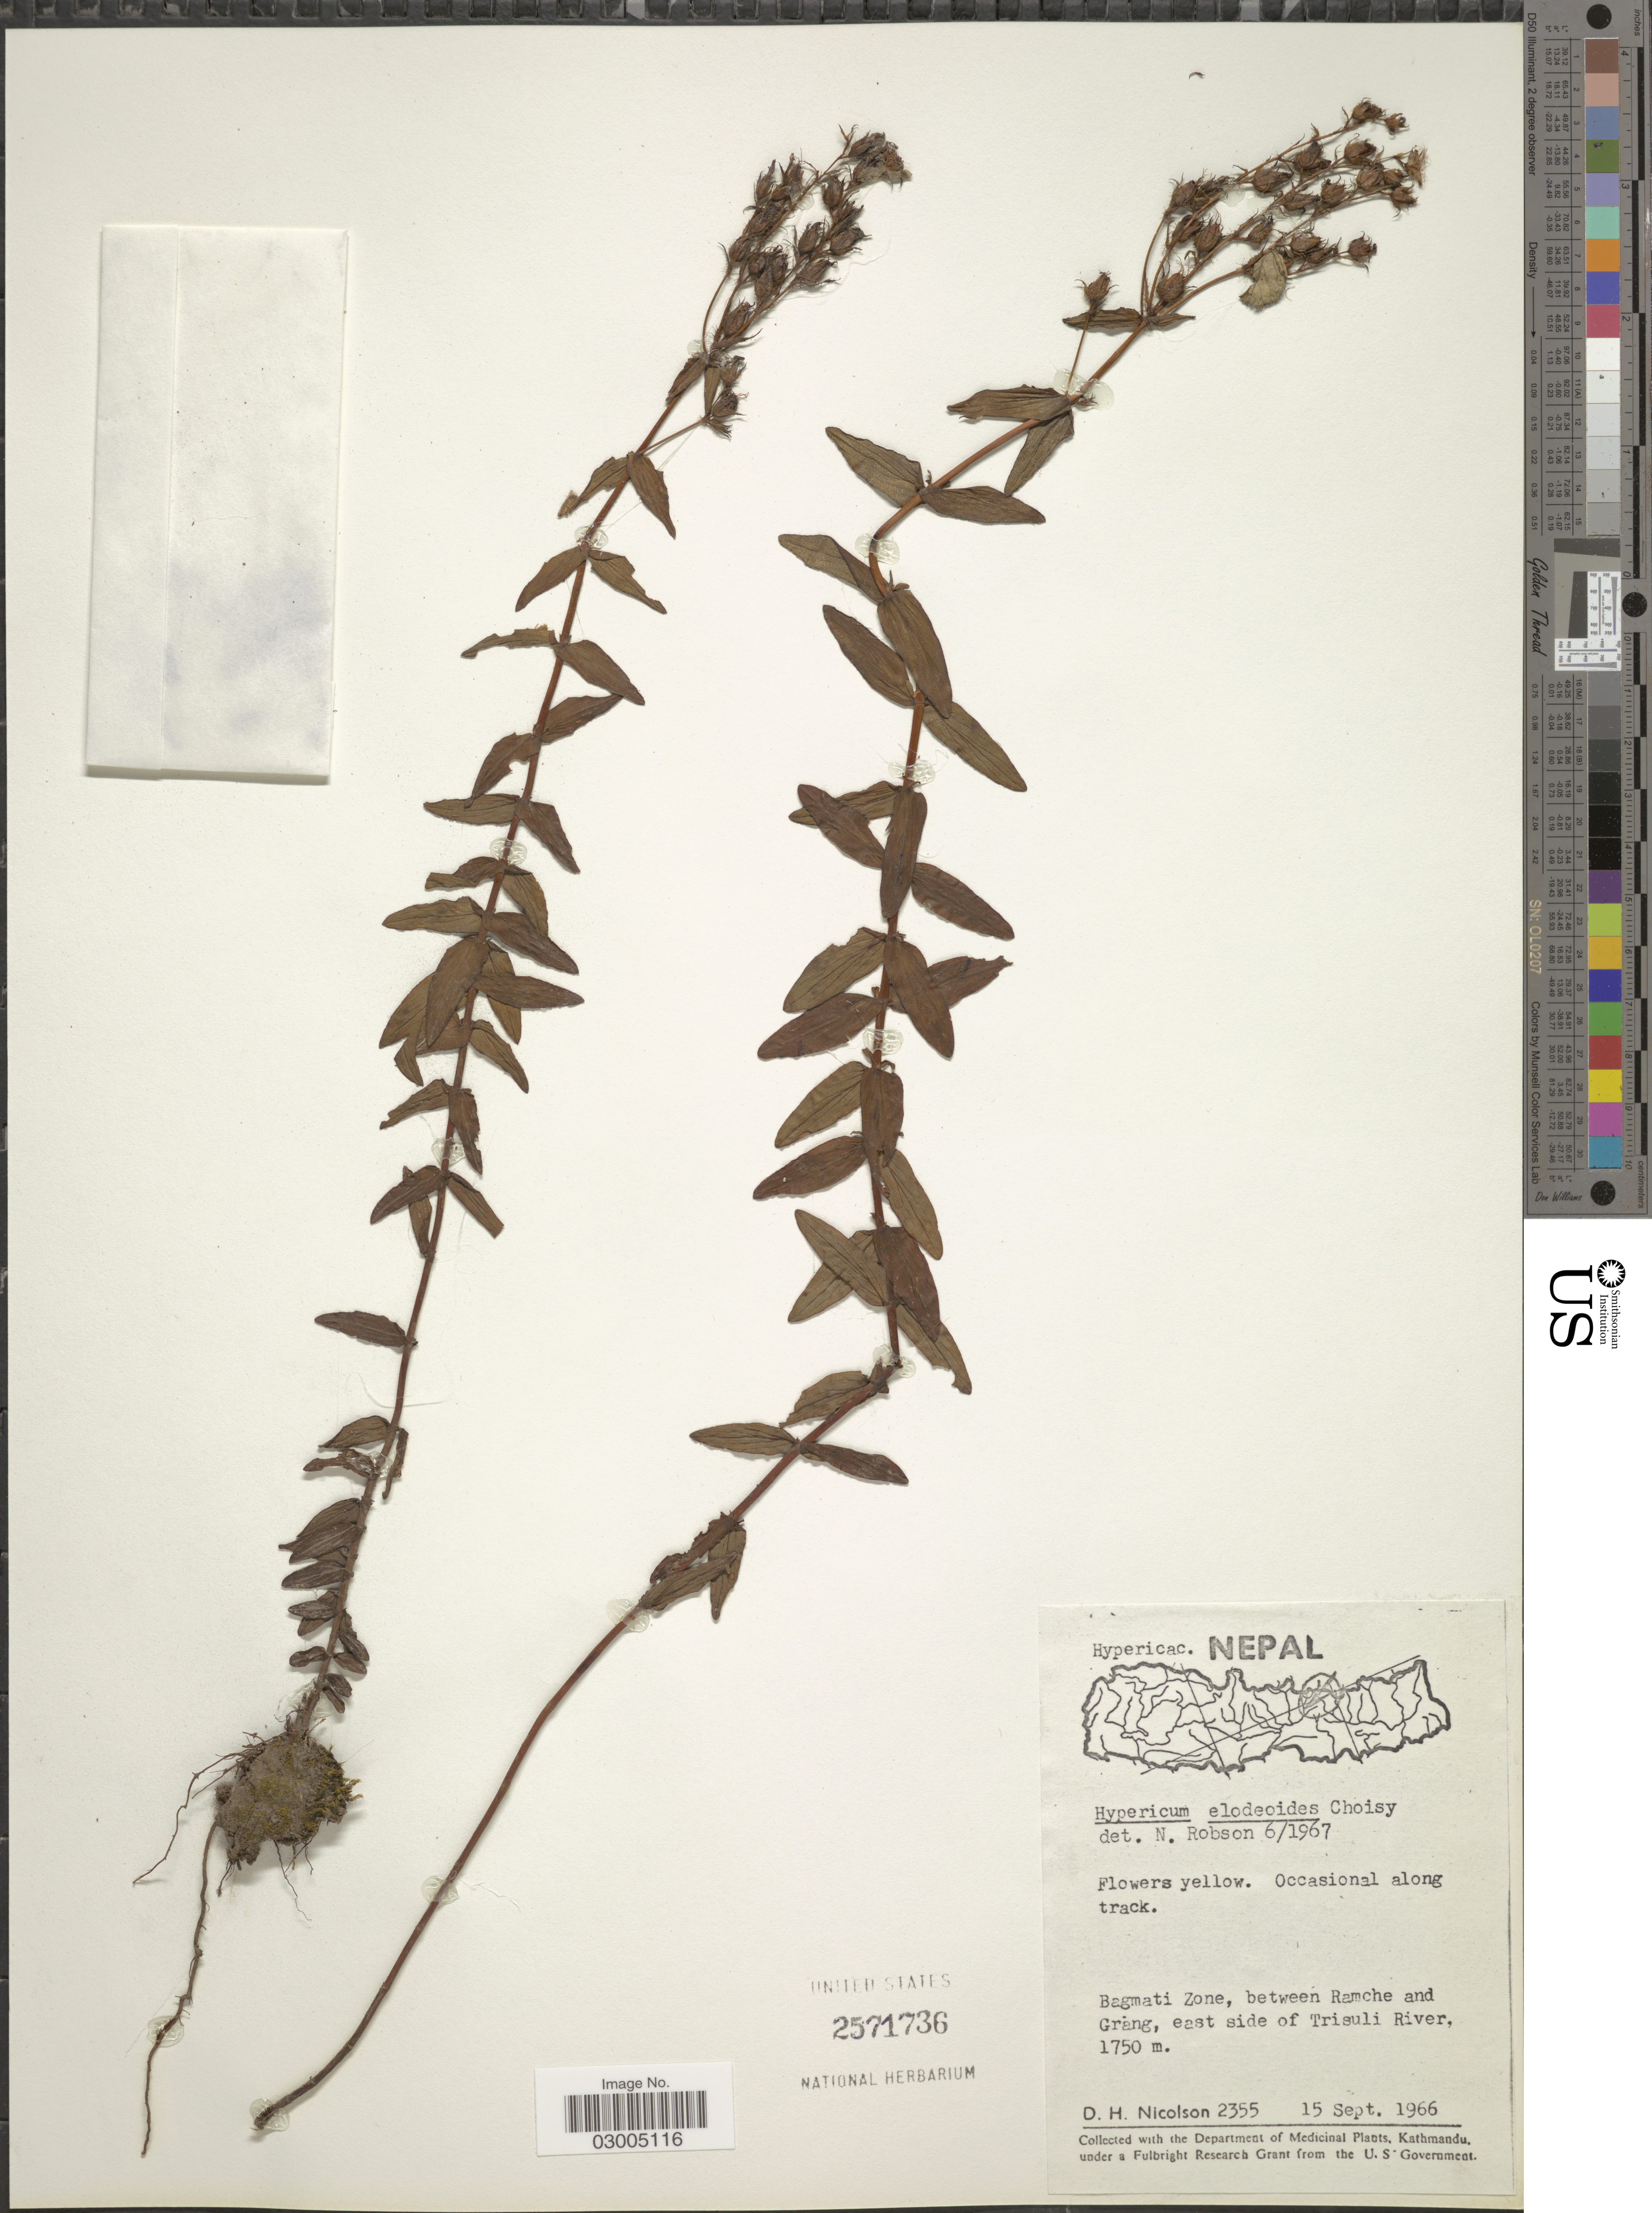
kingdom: Plantae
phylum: Tracheophyta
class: Magnoliopsida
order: Malpighiales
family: Hypericaceae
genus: Hypericum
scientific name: Hypericum elodeoides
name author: Choisy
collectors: D. H. Nicolson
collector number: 2355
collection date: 1966-09-15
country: Nepal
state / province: Bagmati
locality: Bagmati Zone, between Ramche and Grang, east side of Trisuli River.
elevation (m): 1750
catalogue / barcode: US 2571736